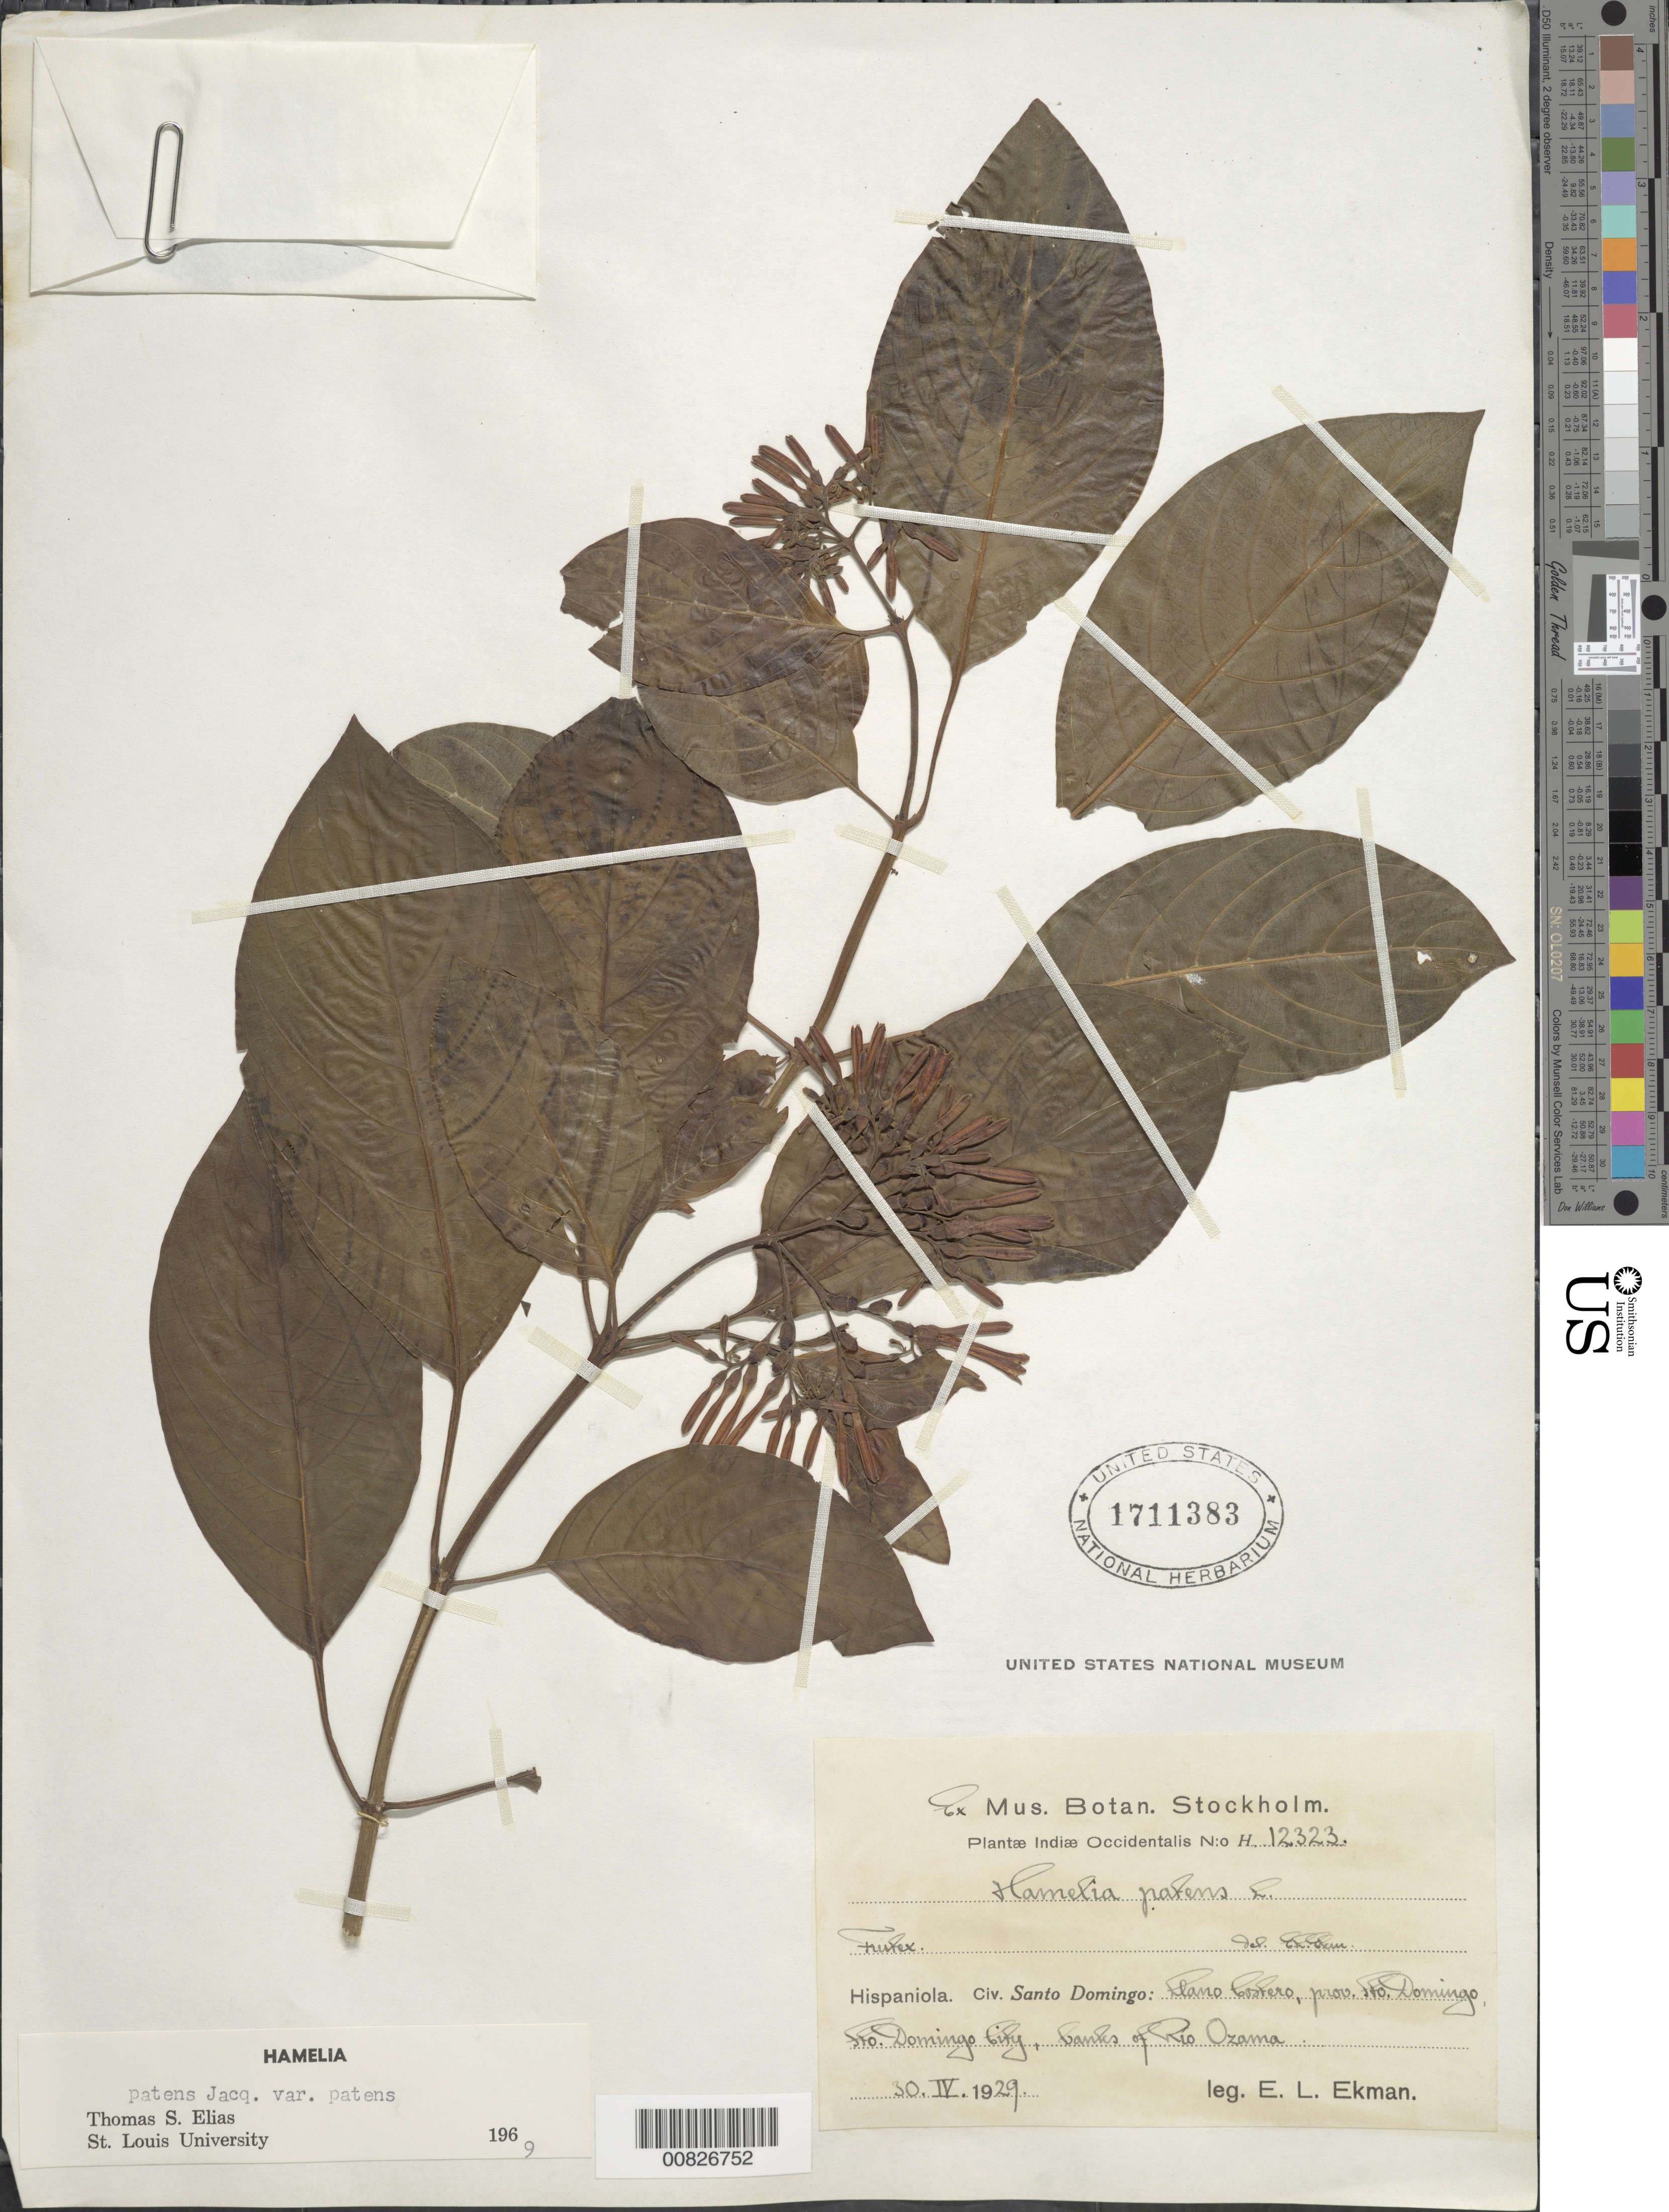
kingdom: Plantae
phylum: Tracheophyta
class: Magnoliopsida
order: Gentianales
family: Rubiaceae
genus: Hamelia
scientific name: Hamelia patens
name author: Jacq.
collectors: E. L. Ekman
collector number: H 12323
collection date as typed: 30 Apr 1929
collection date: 1929-04-30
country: Dominican Republic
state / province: Distrito Nacional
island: Hispaniola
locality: Llano Costero, Santo Domingo City, Rio Ozama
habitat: Banks of river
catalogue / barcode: US 1711383